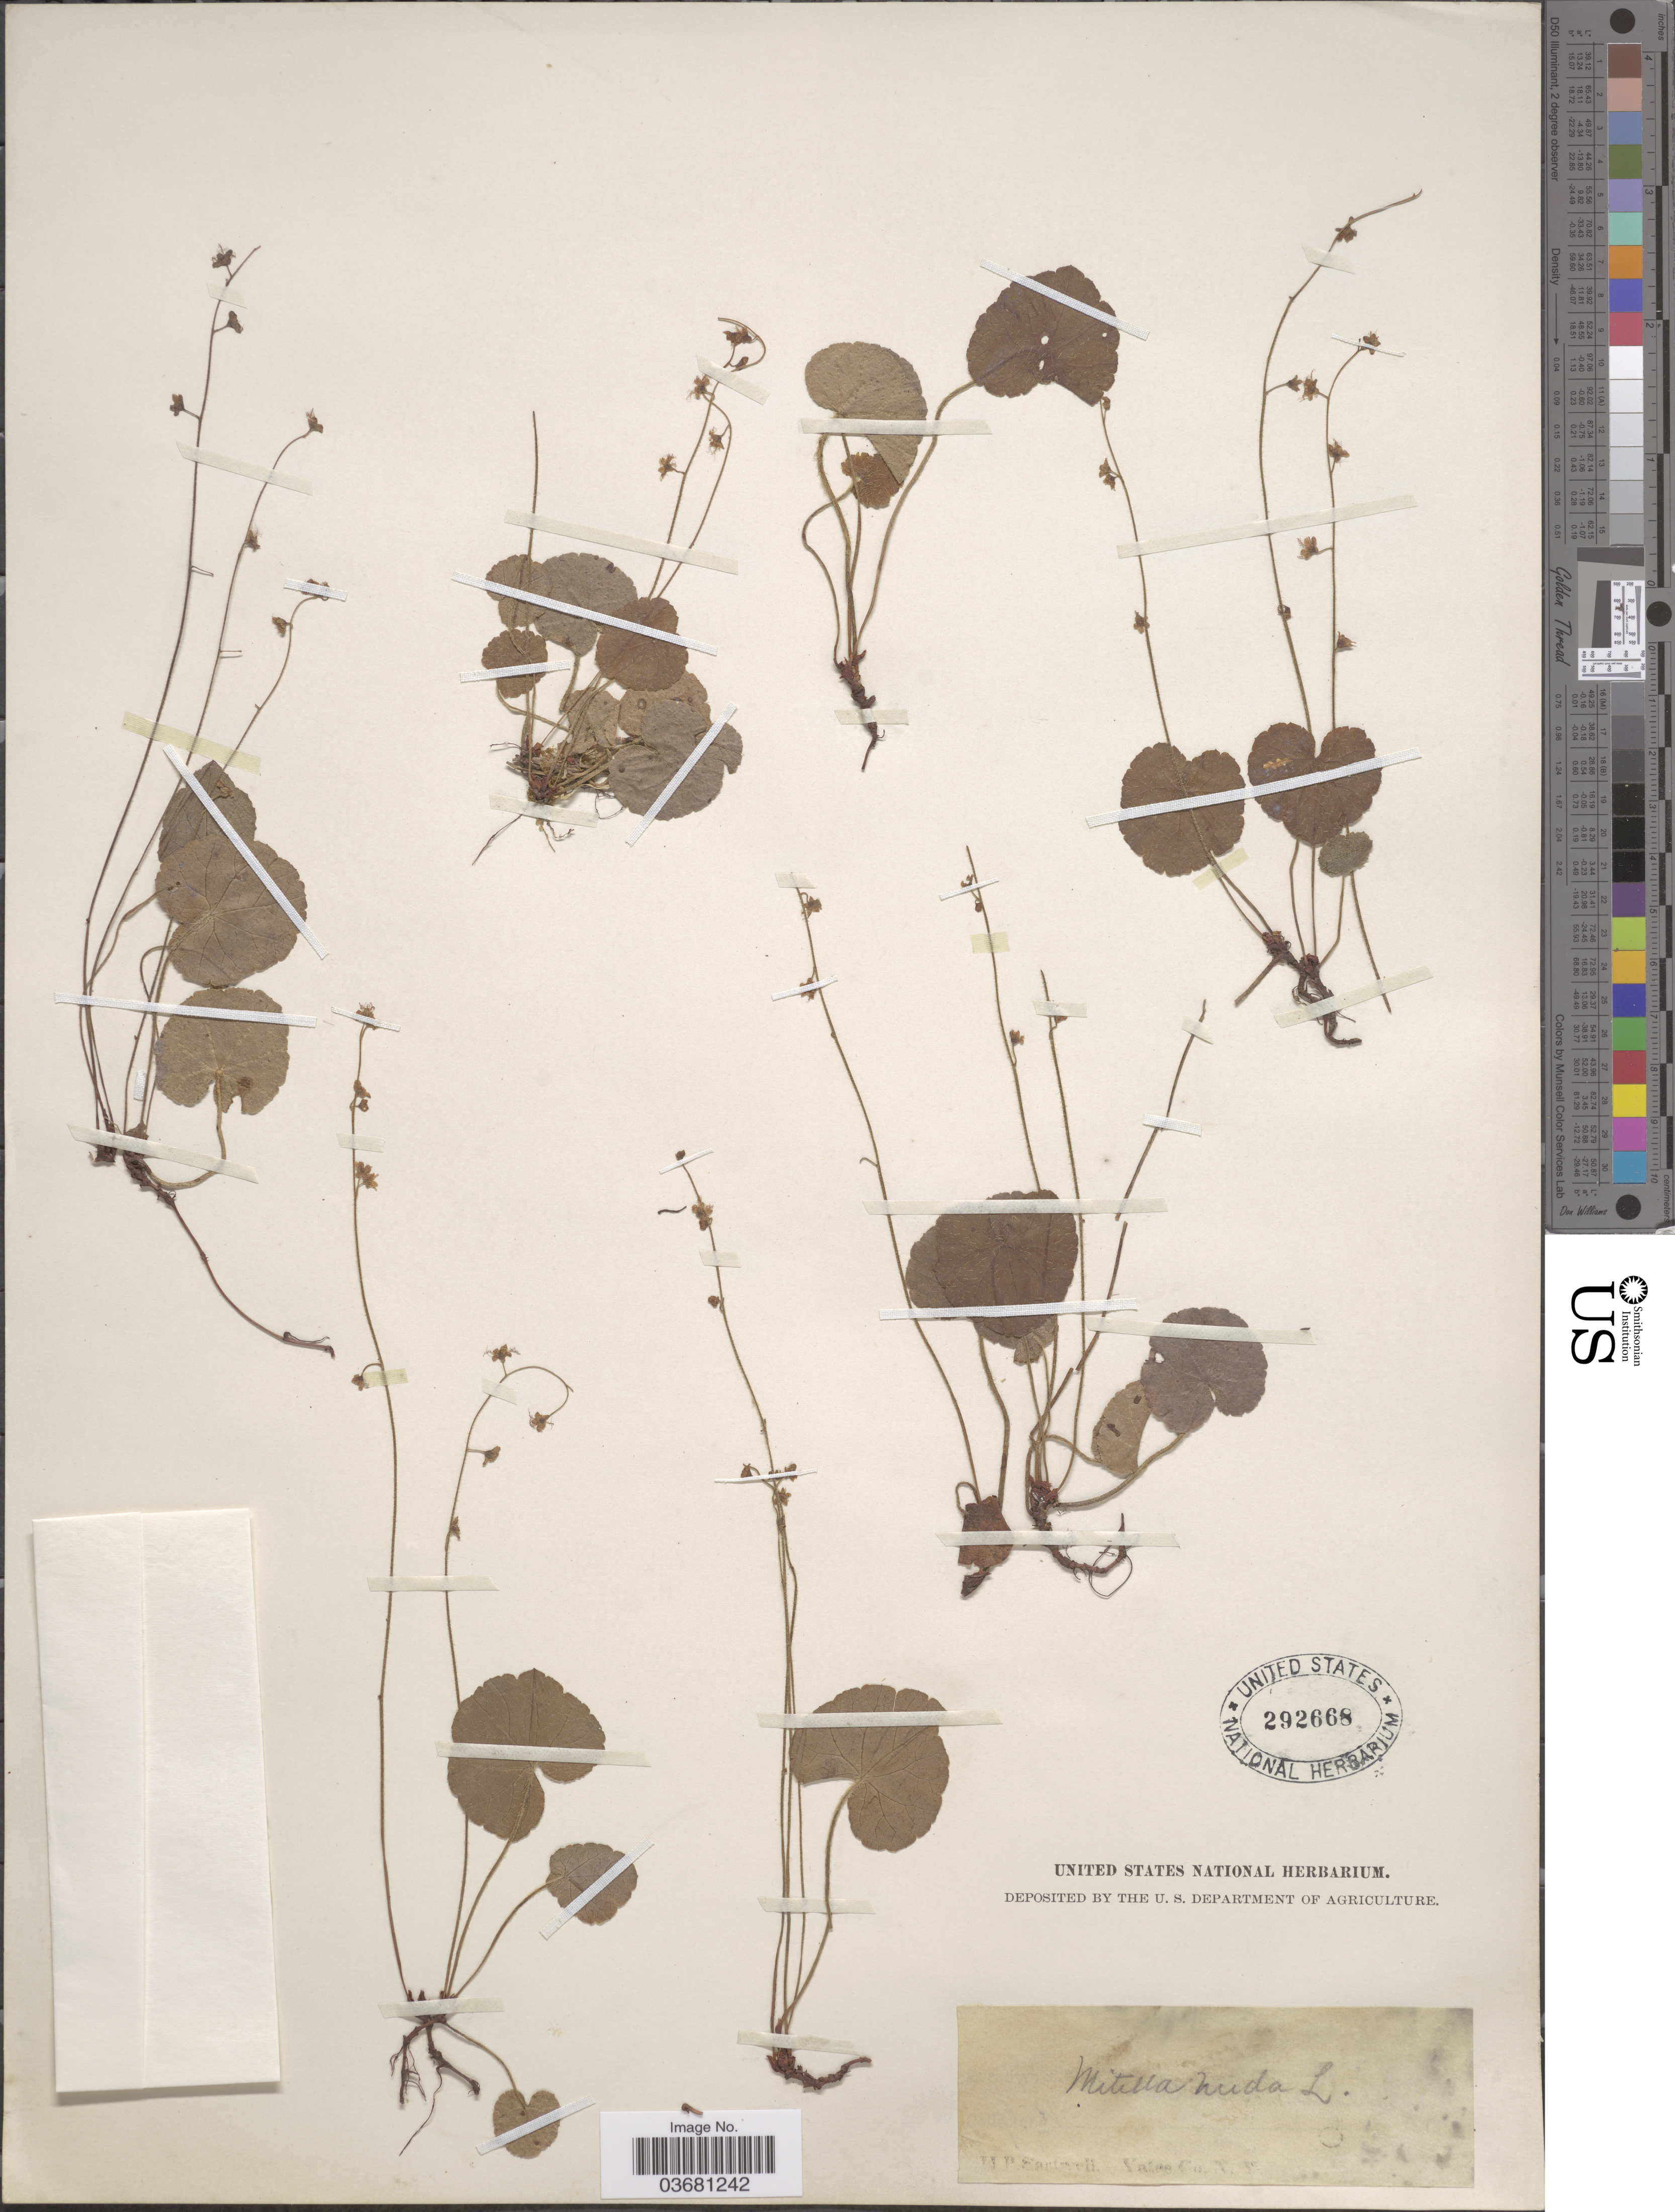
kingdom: Plantae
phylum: Tracheophyta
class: Magnoliopsida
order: Saxifragales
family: Saxifragaceae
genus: Mitella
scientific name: Mitella nuda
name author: L.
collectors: H. P. Sartwell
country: United States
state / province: New York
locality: Yates Co.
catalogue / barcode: US 292668